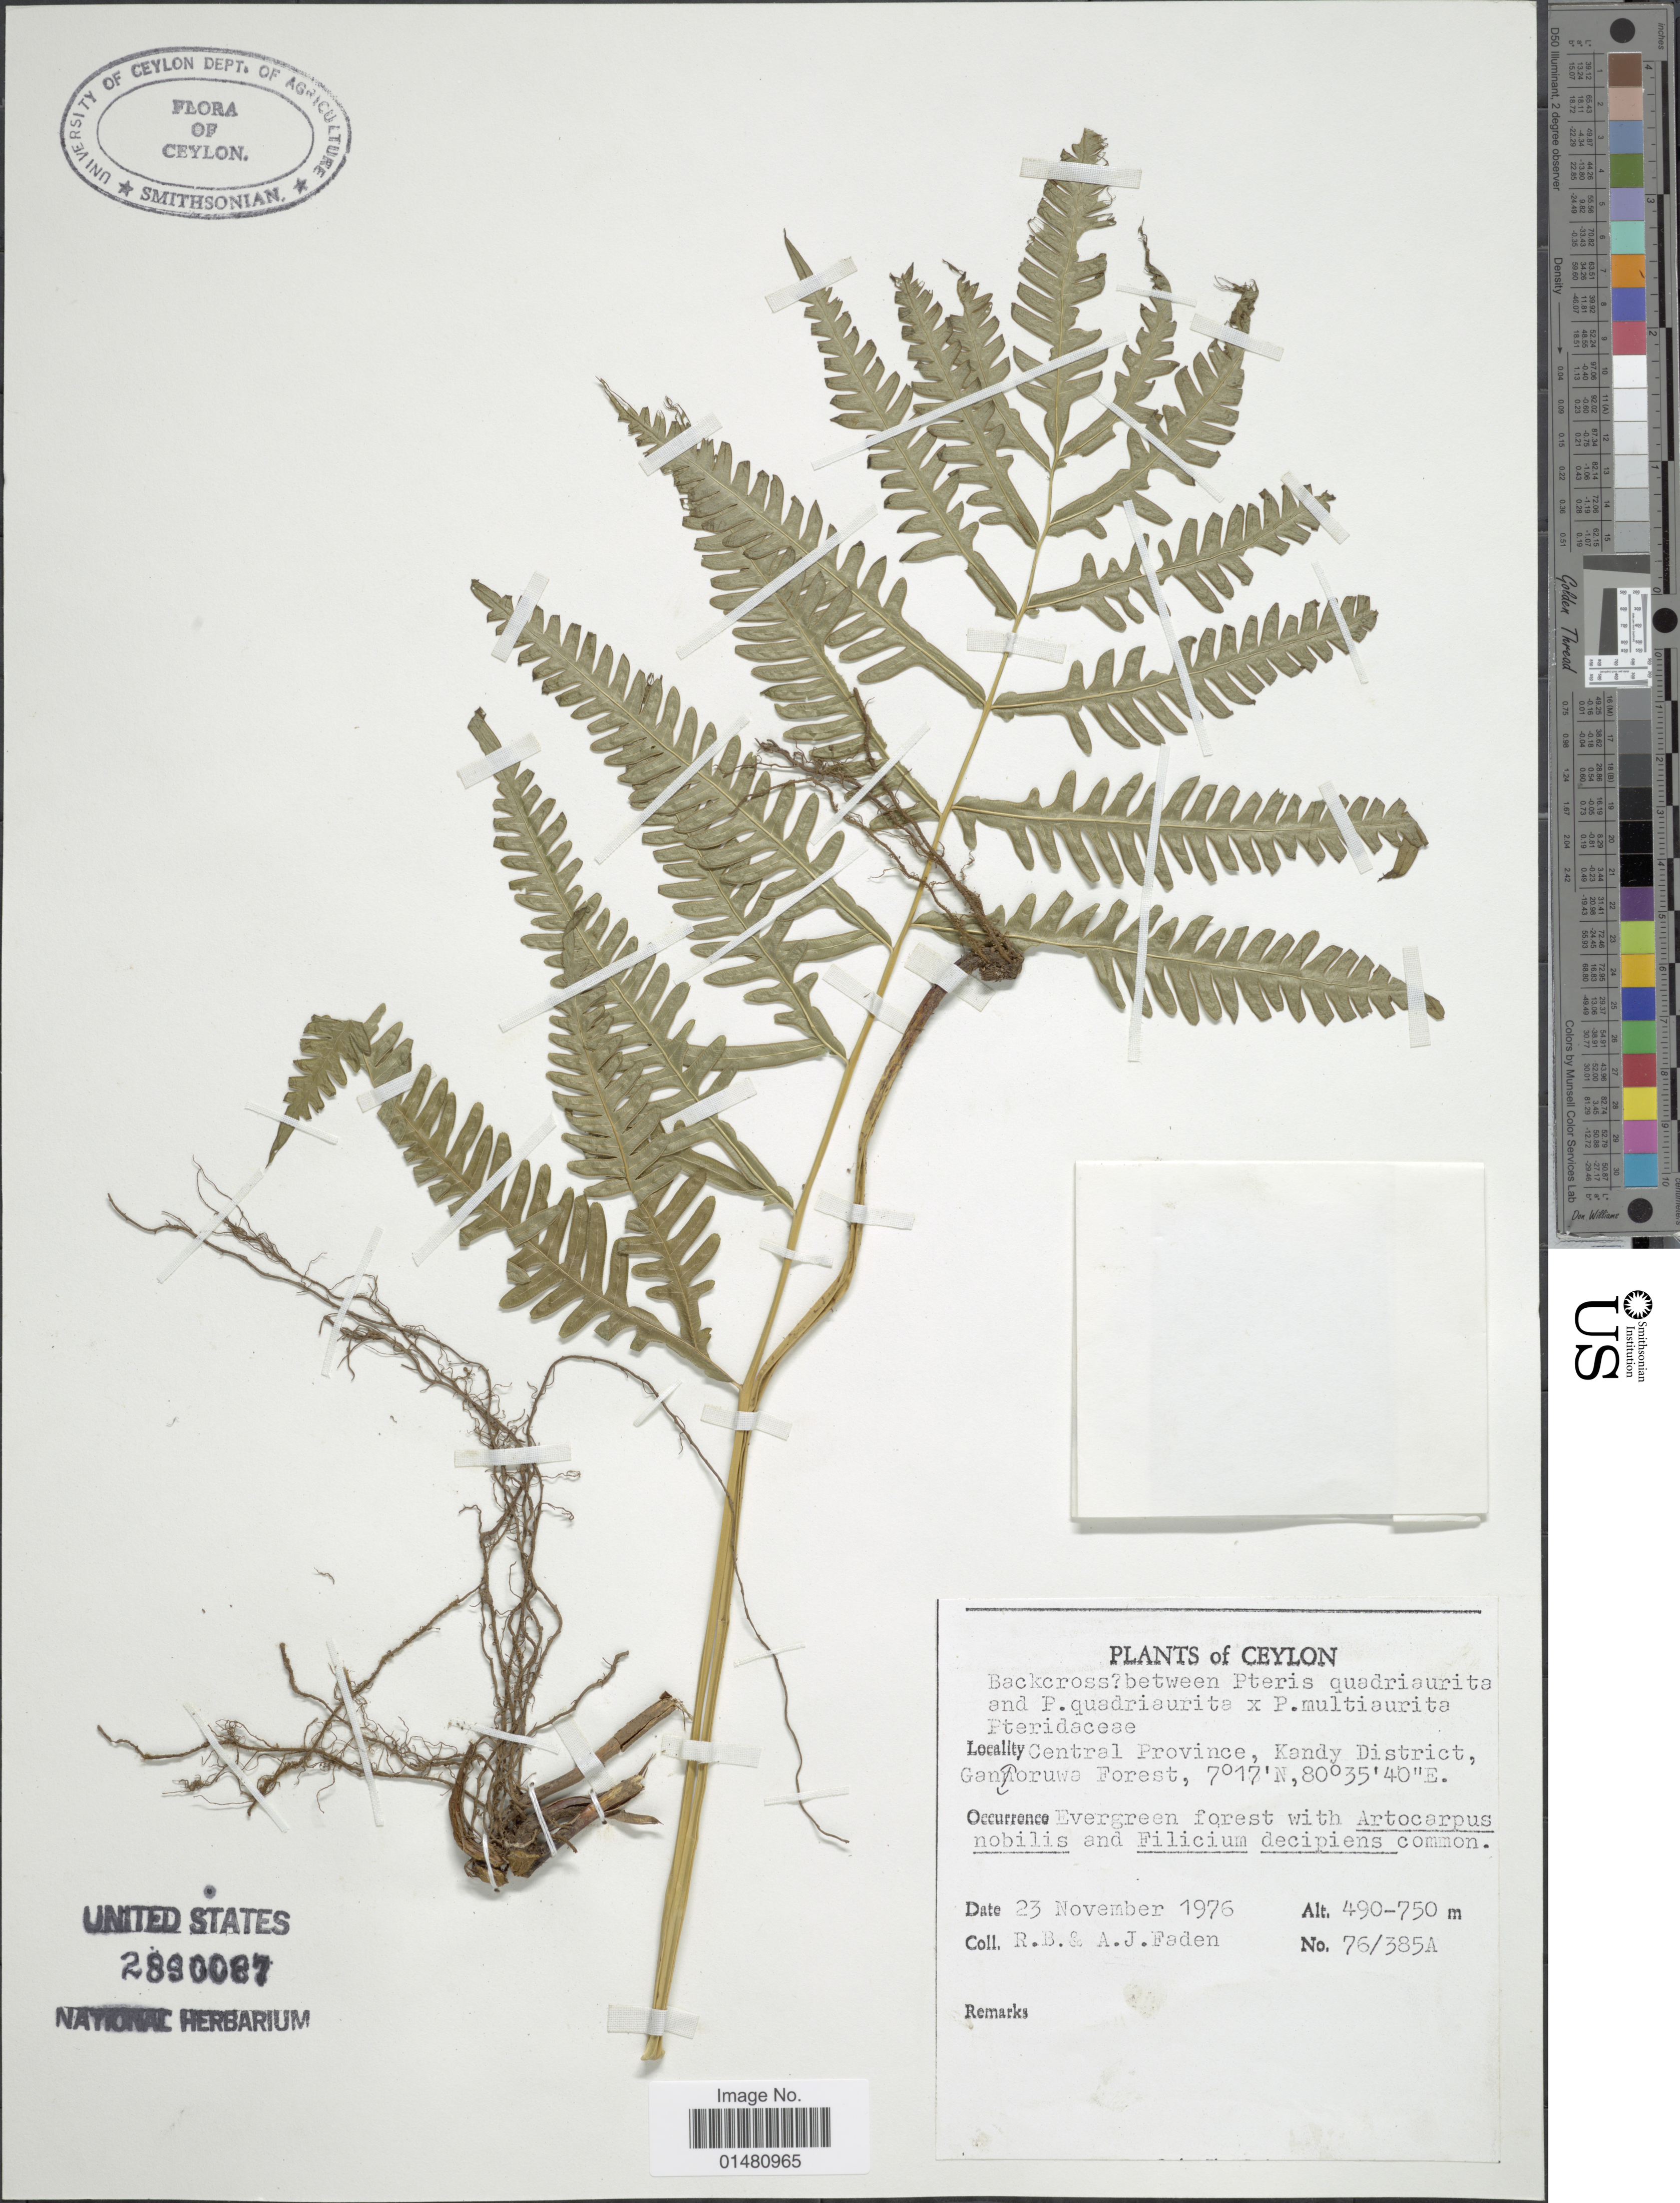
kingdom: Plantae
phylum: Tracheophyta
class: Polypodiopsida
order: Polypodiales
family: Pteridaceae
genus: Pteris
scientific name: Pteris quadriaurita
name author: Retz.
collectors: R. B. Faden & A. J. Faden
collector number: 76/385A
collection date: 1976-11-23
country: Sri Lanka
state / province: Central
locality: Ceylon, Kandy Dsitrict, Ganoruwa Forest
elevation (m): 490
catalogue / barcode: US 2890087